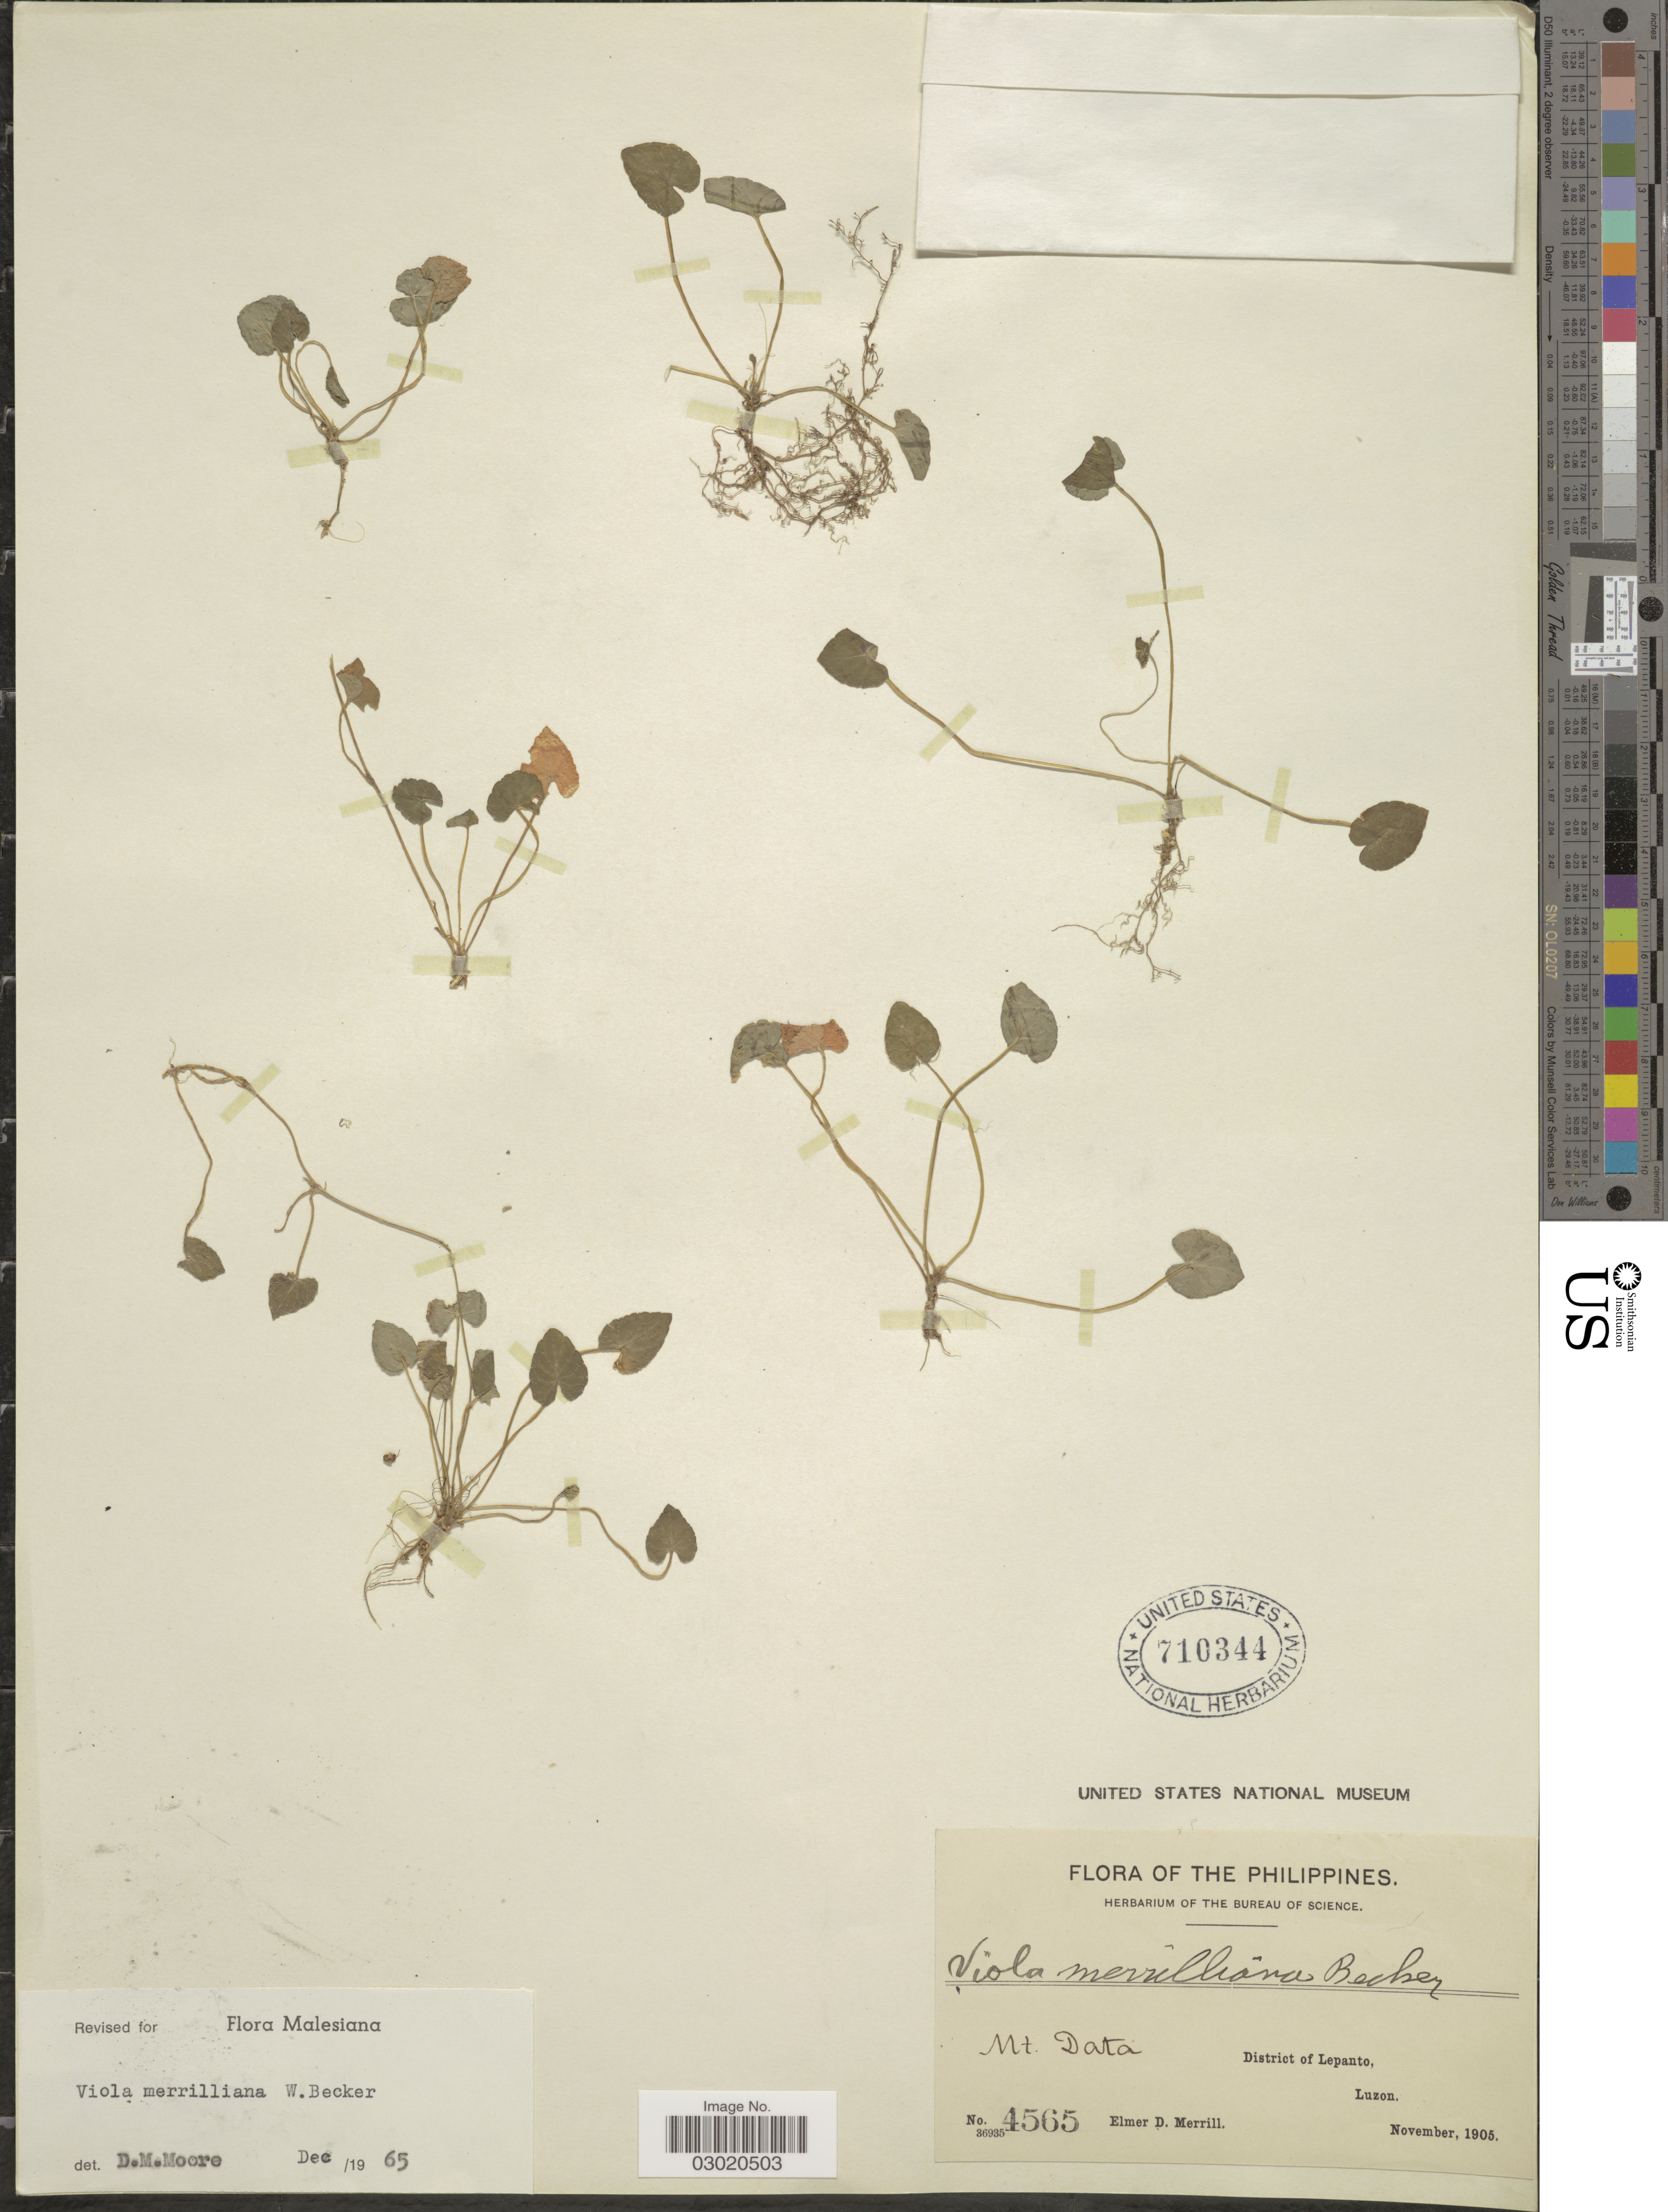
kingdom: Plantae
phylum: Tracheophyta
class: Magnoliopsida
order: Malpighiales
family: Violaceae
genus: Viola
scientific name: Viola merrilliana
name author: W. Becker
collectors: E. D. Merrill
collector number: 4565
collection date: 1905-11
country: Philippines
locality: Mt. Data, District of Lepanto, Luzon.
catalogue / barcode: US 710344